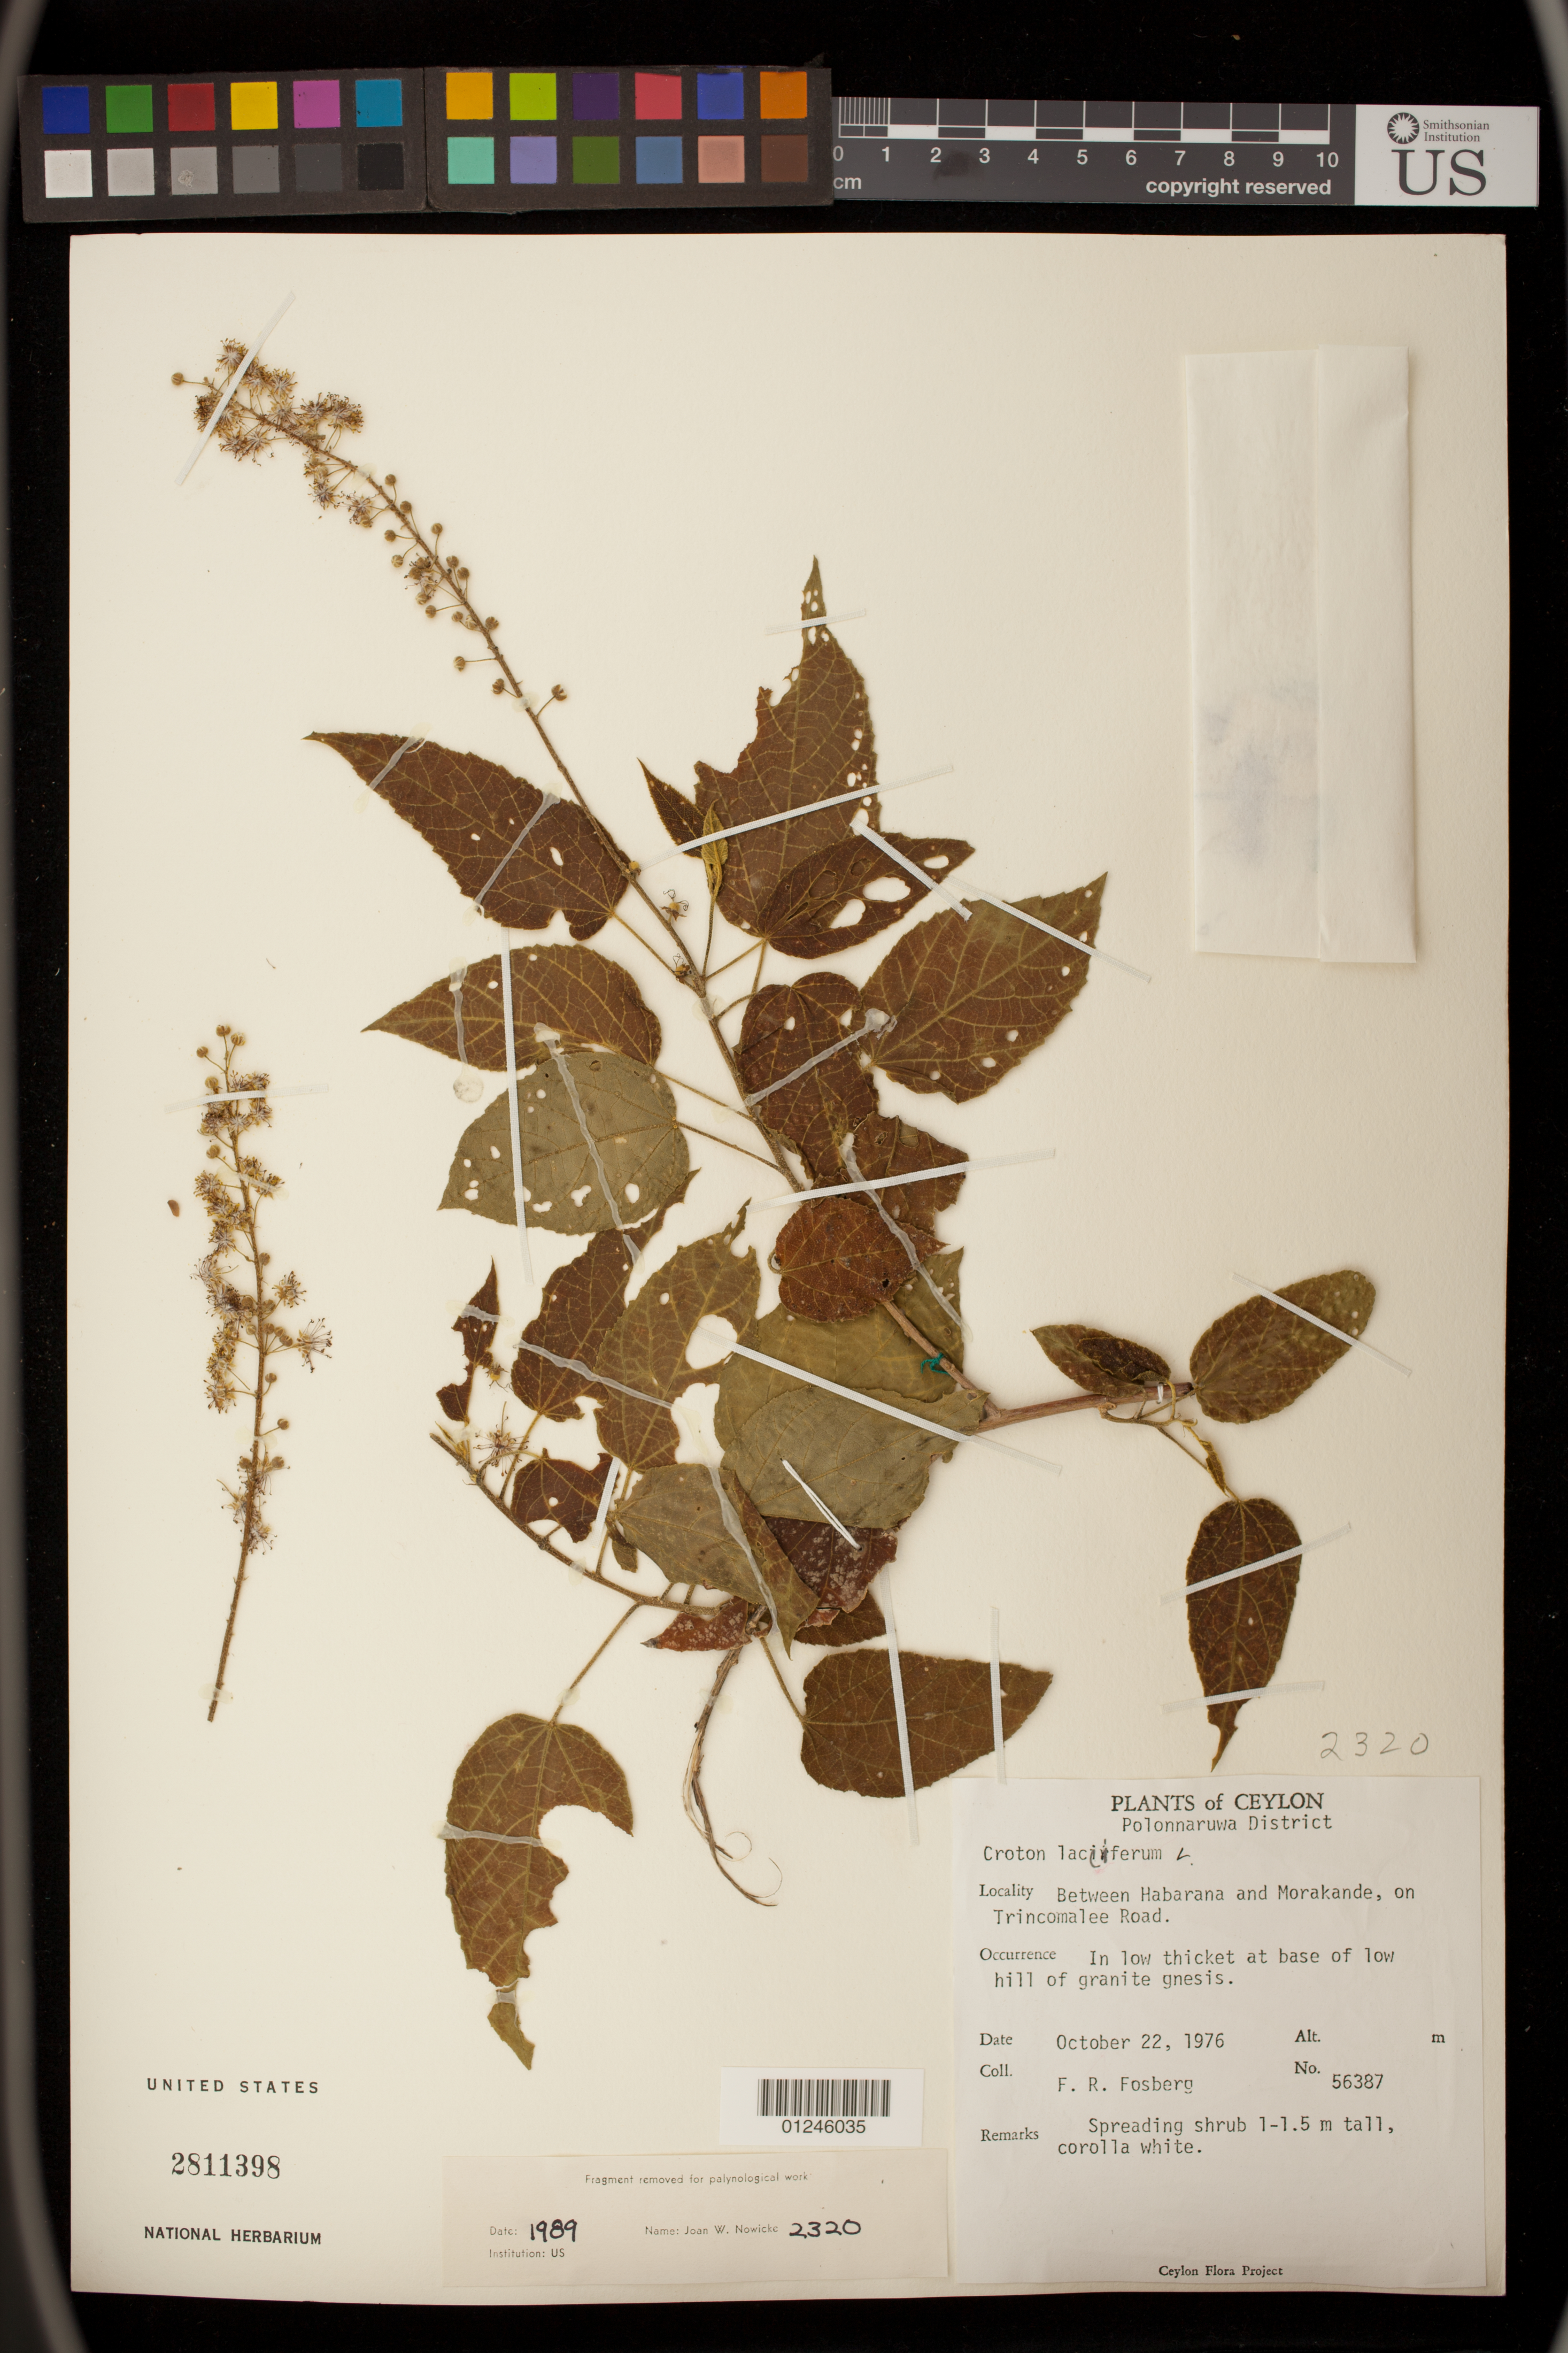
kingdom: Plantae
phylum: Tracheophyta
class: Magnoliopsida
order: Malpighiales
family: Euphorbiaceae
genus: Croton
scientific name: Croton lacciferus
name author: Blanco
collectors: F. R. Fosberg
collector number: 56387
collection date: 1976-10-22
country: Sri Lanka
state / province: North Central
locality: Polonnaruwa District. Between Habarana and Morakande, on Trincomalee Road. In low thicket at base of low hill of granite gnesis.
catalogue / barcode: US 2811398